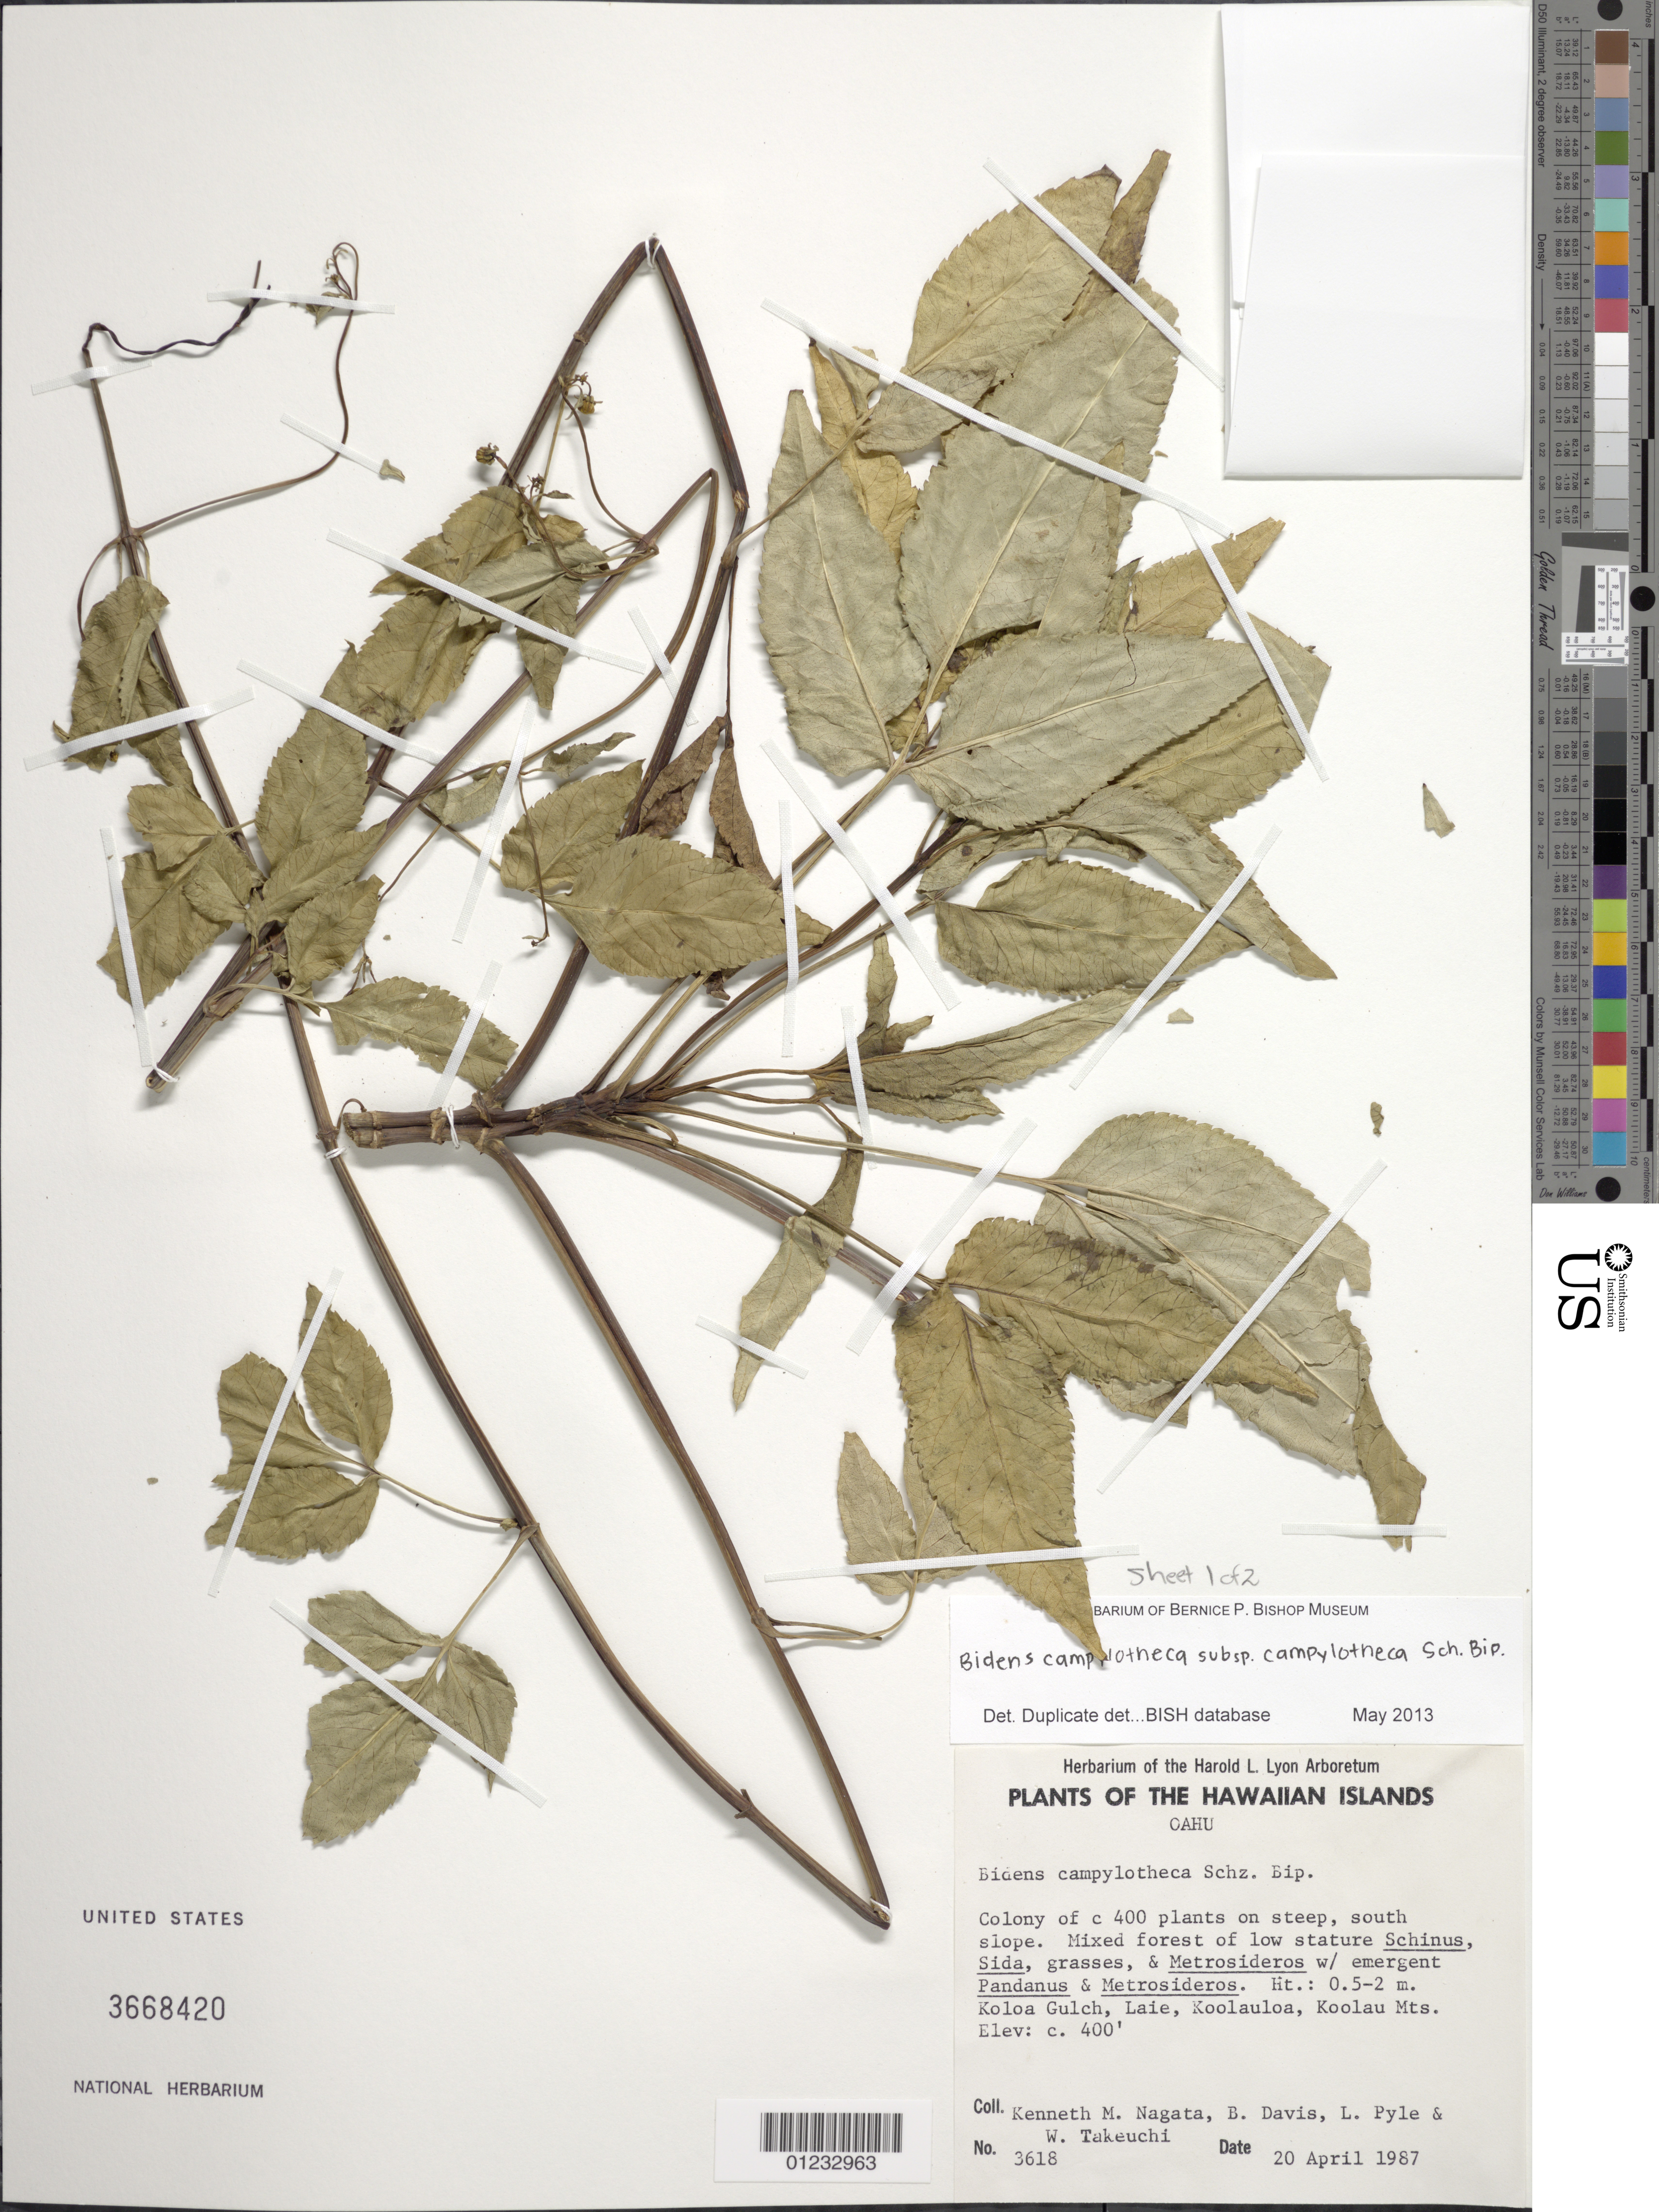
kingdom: Plantae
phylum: Tracheophyta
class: Magnoliopsida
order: Asterales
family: Asteraceae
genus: Bidens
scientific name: Bidens campylotheca subsp. campylotheca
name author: Sch. Bip.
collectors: K. Nagata, B. Davis, L. Pyle & W. N. Takeuchi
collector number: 3618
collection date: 1987-04-20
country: United States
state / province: Hawaii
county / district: Honolulu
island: Oahu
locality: Koloa Gulch, Laie, Koolauloa, Koolau Mts.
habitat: Mixed forest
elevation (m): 122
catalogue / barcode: US 3668420